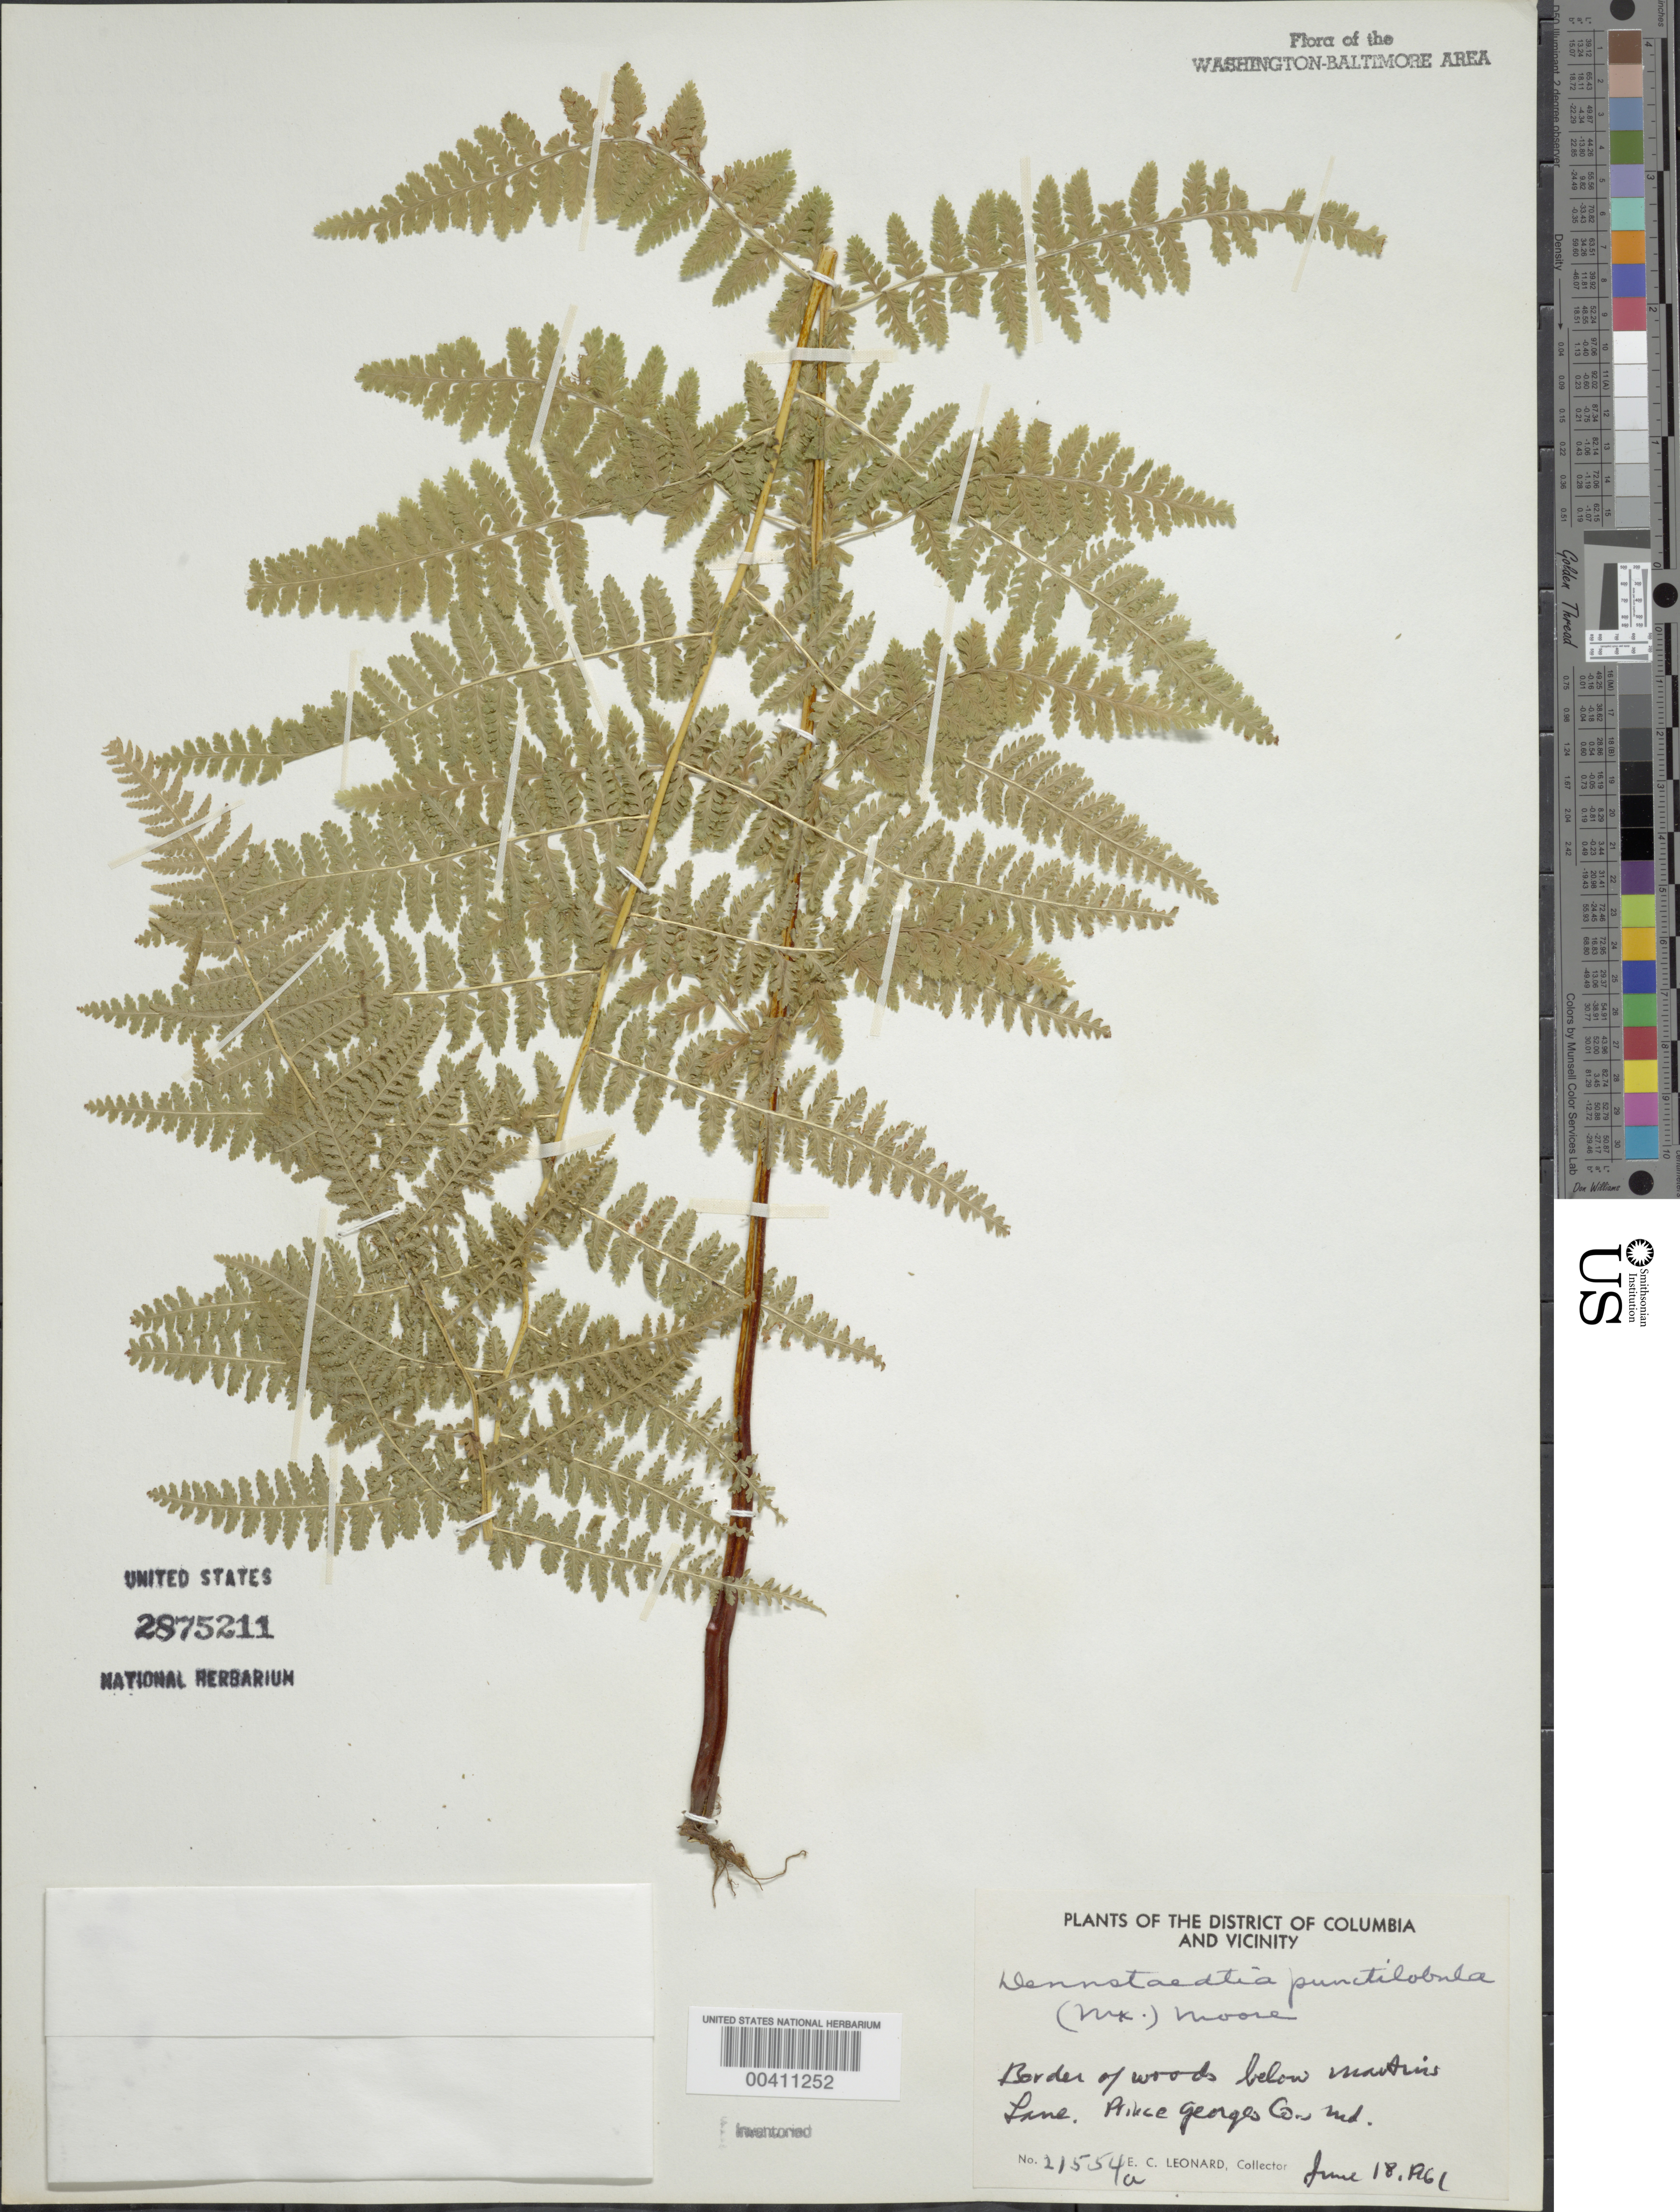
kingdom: Plantae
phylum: Tracheophyta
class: Polypodiopsida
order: Polypodiales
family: Dennstaedtiaceae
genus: Dennstaedtia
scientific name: Dennstaedtia punctilobula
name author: (Michx.) T. Moore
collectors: E. C. Leonard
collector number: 21554A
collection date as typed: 18 Jun 1961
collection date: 1961-06-18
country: United States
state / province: Maryland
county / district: Prince George's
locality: Briar Ditch, below Martins Lane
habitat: Border of woods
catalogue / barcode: US 2875211